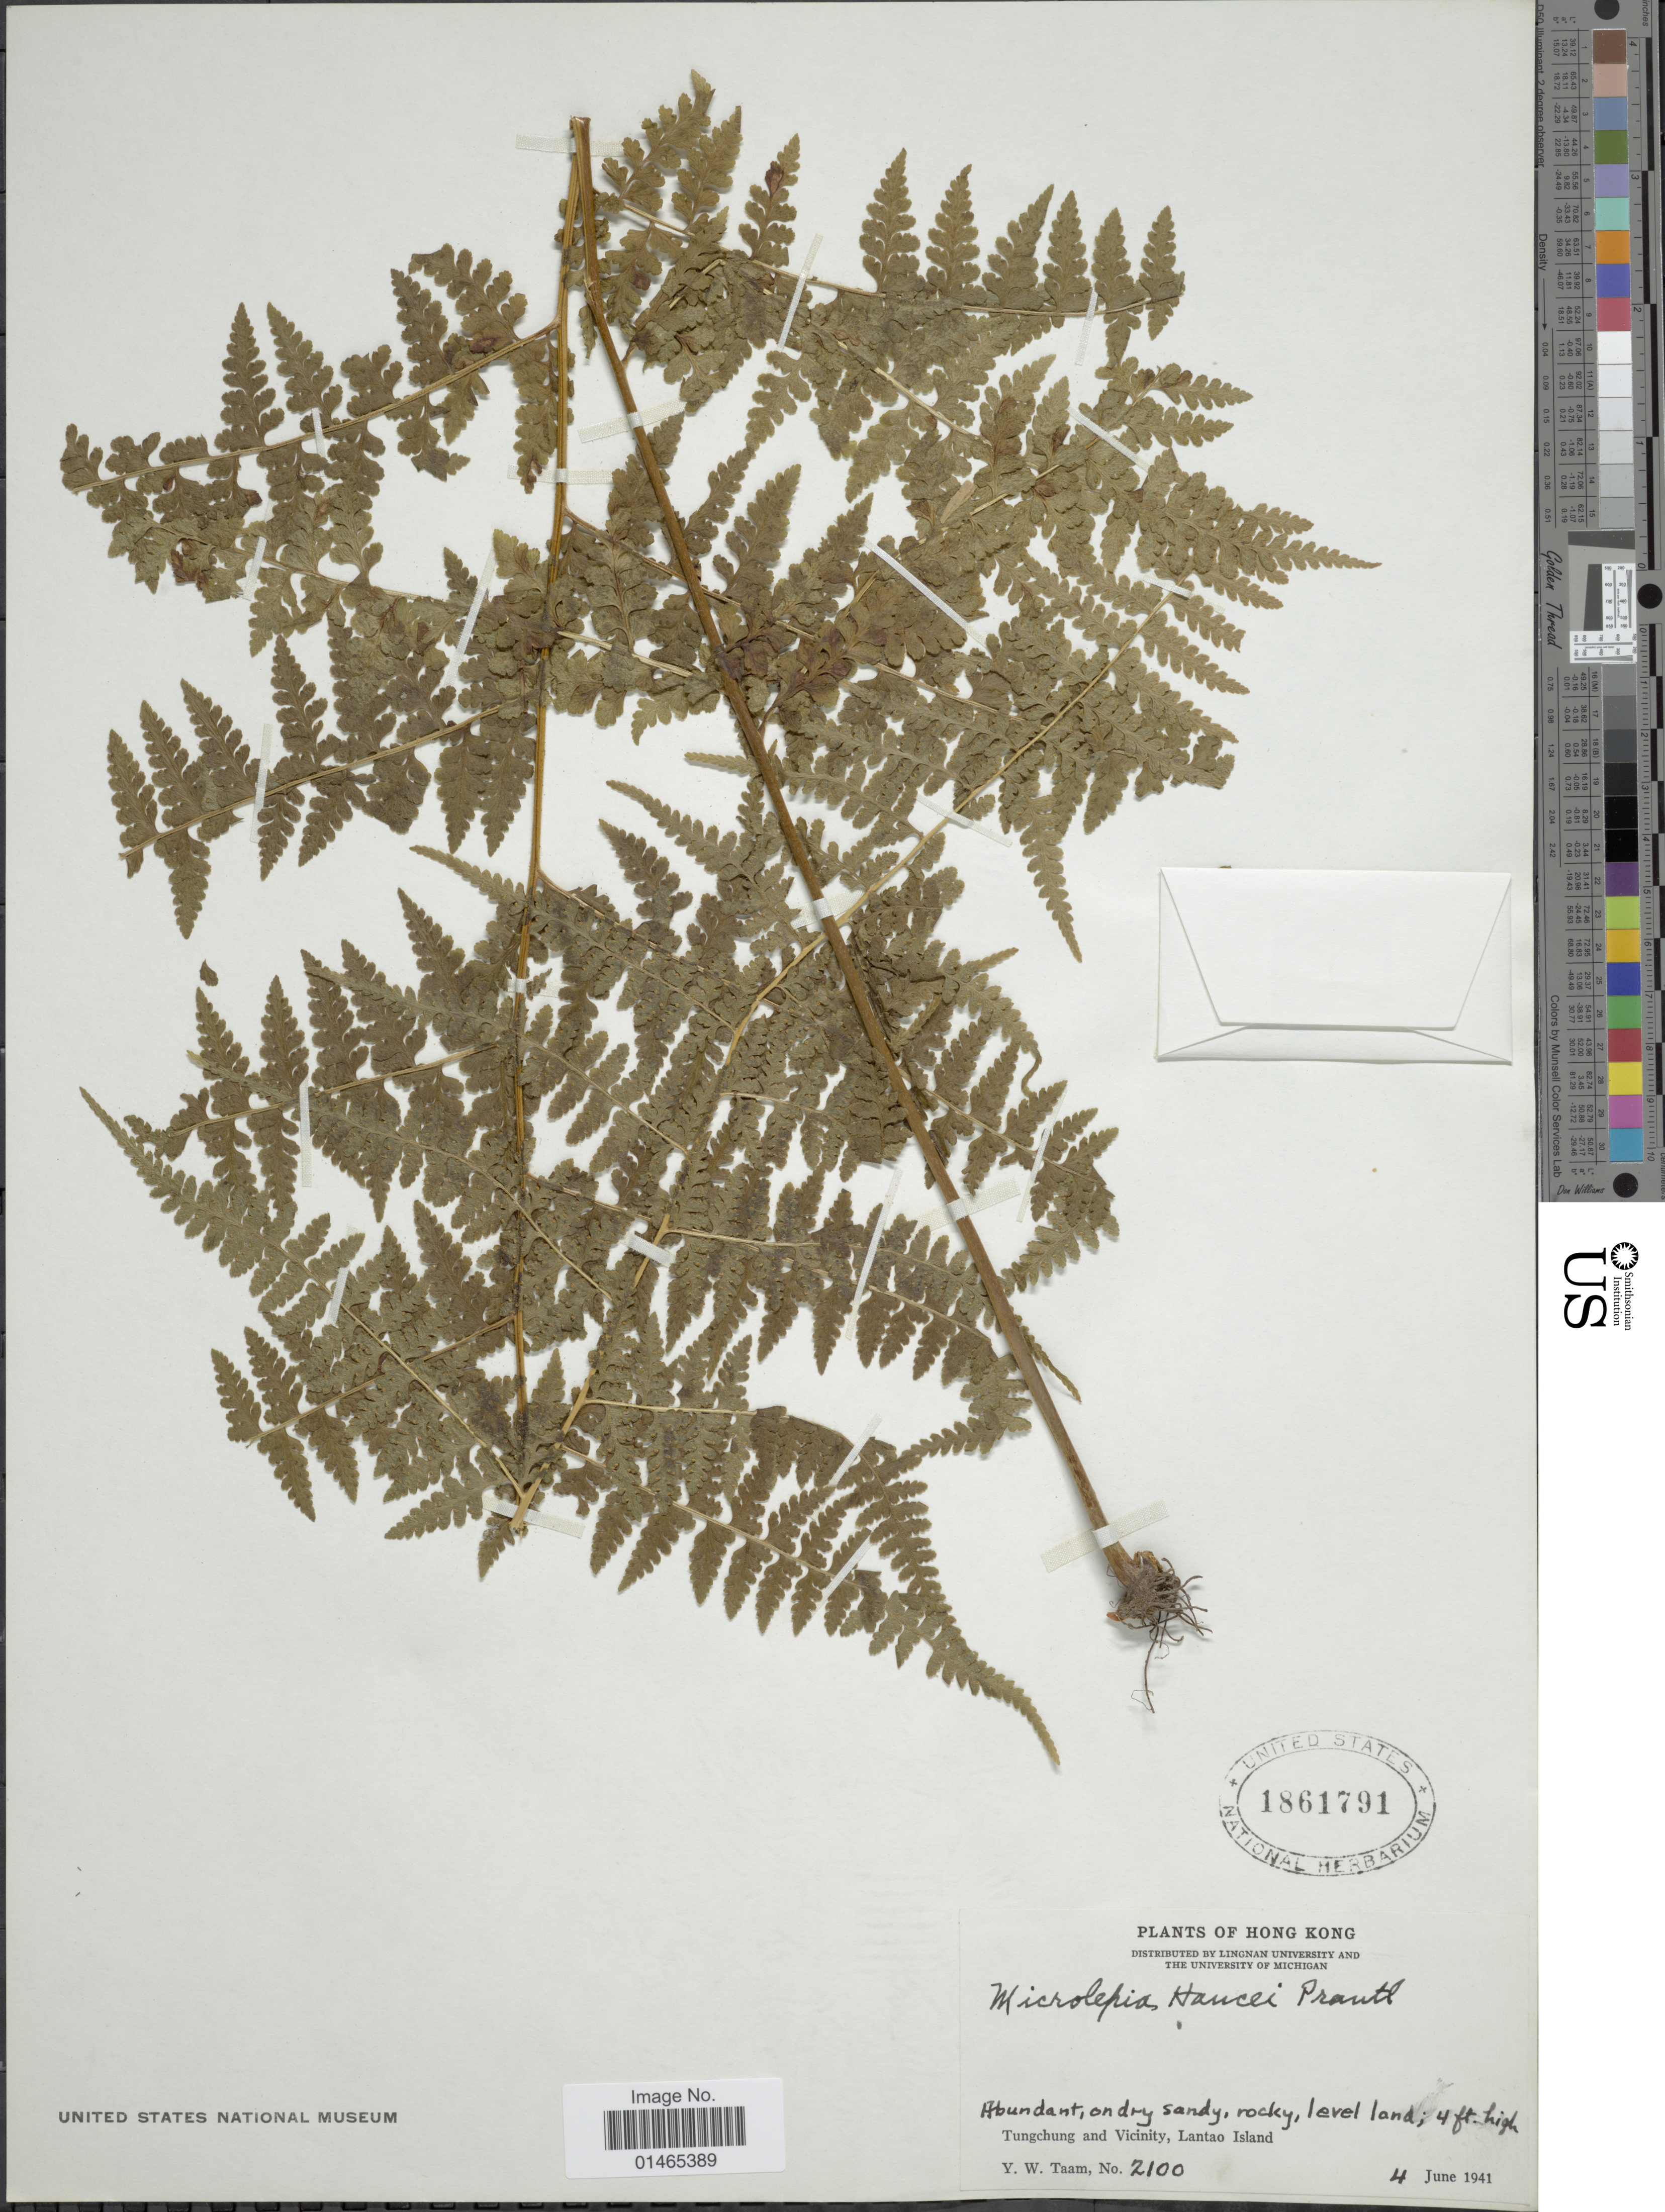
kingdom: Plantae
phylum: Tracheophyta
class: Polypodiopsida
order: Polypodiales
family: Dennstaedtiaceae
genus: Microlepia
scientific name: Microlepia hancei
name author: Prantl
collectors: Y. W. Taam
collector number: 2100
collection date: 1941-06-04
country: China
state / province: Hong Kong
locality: Tungchung and Vicinity, Lantao Island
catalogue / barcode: US 1861791